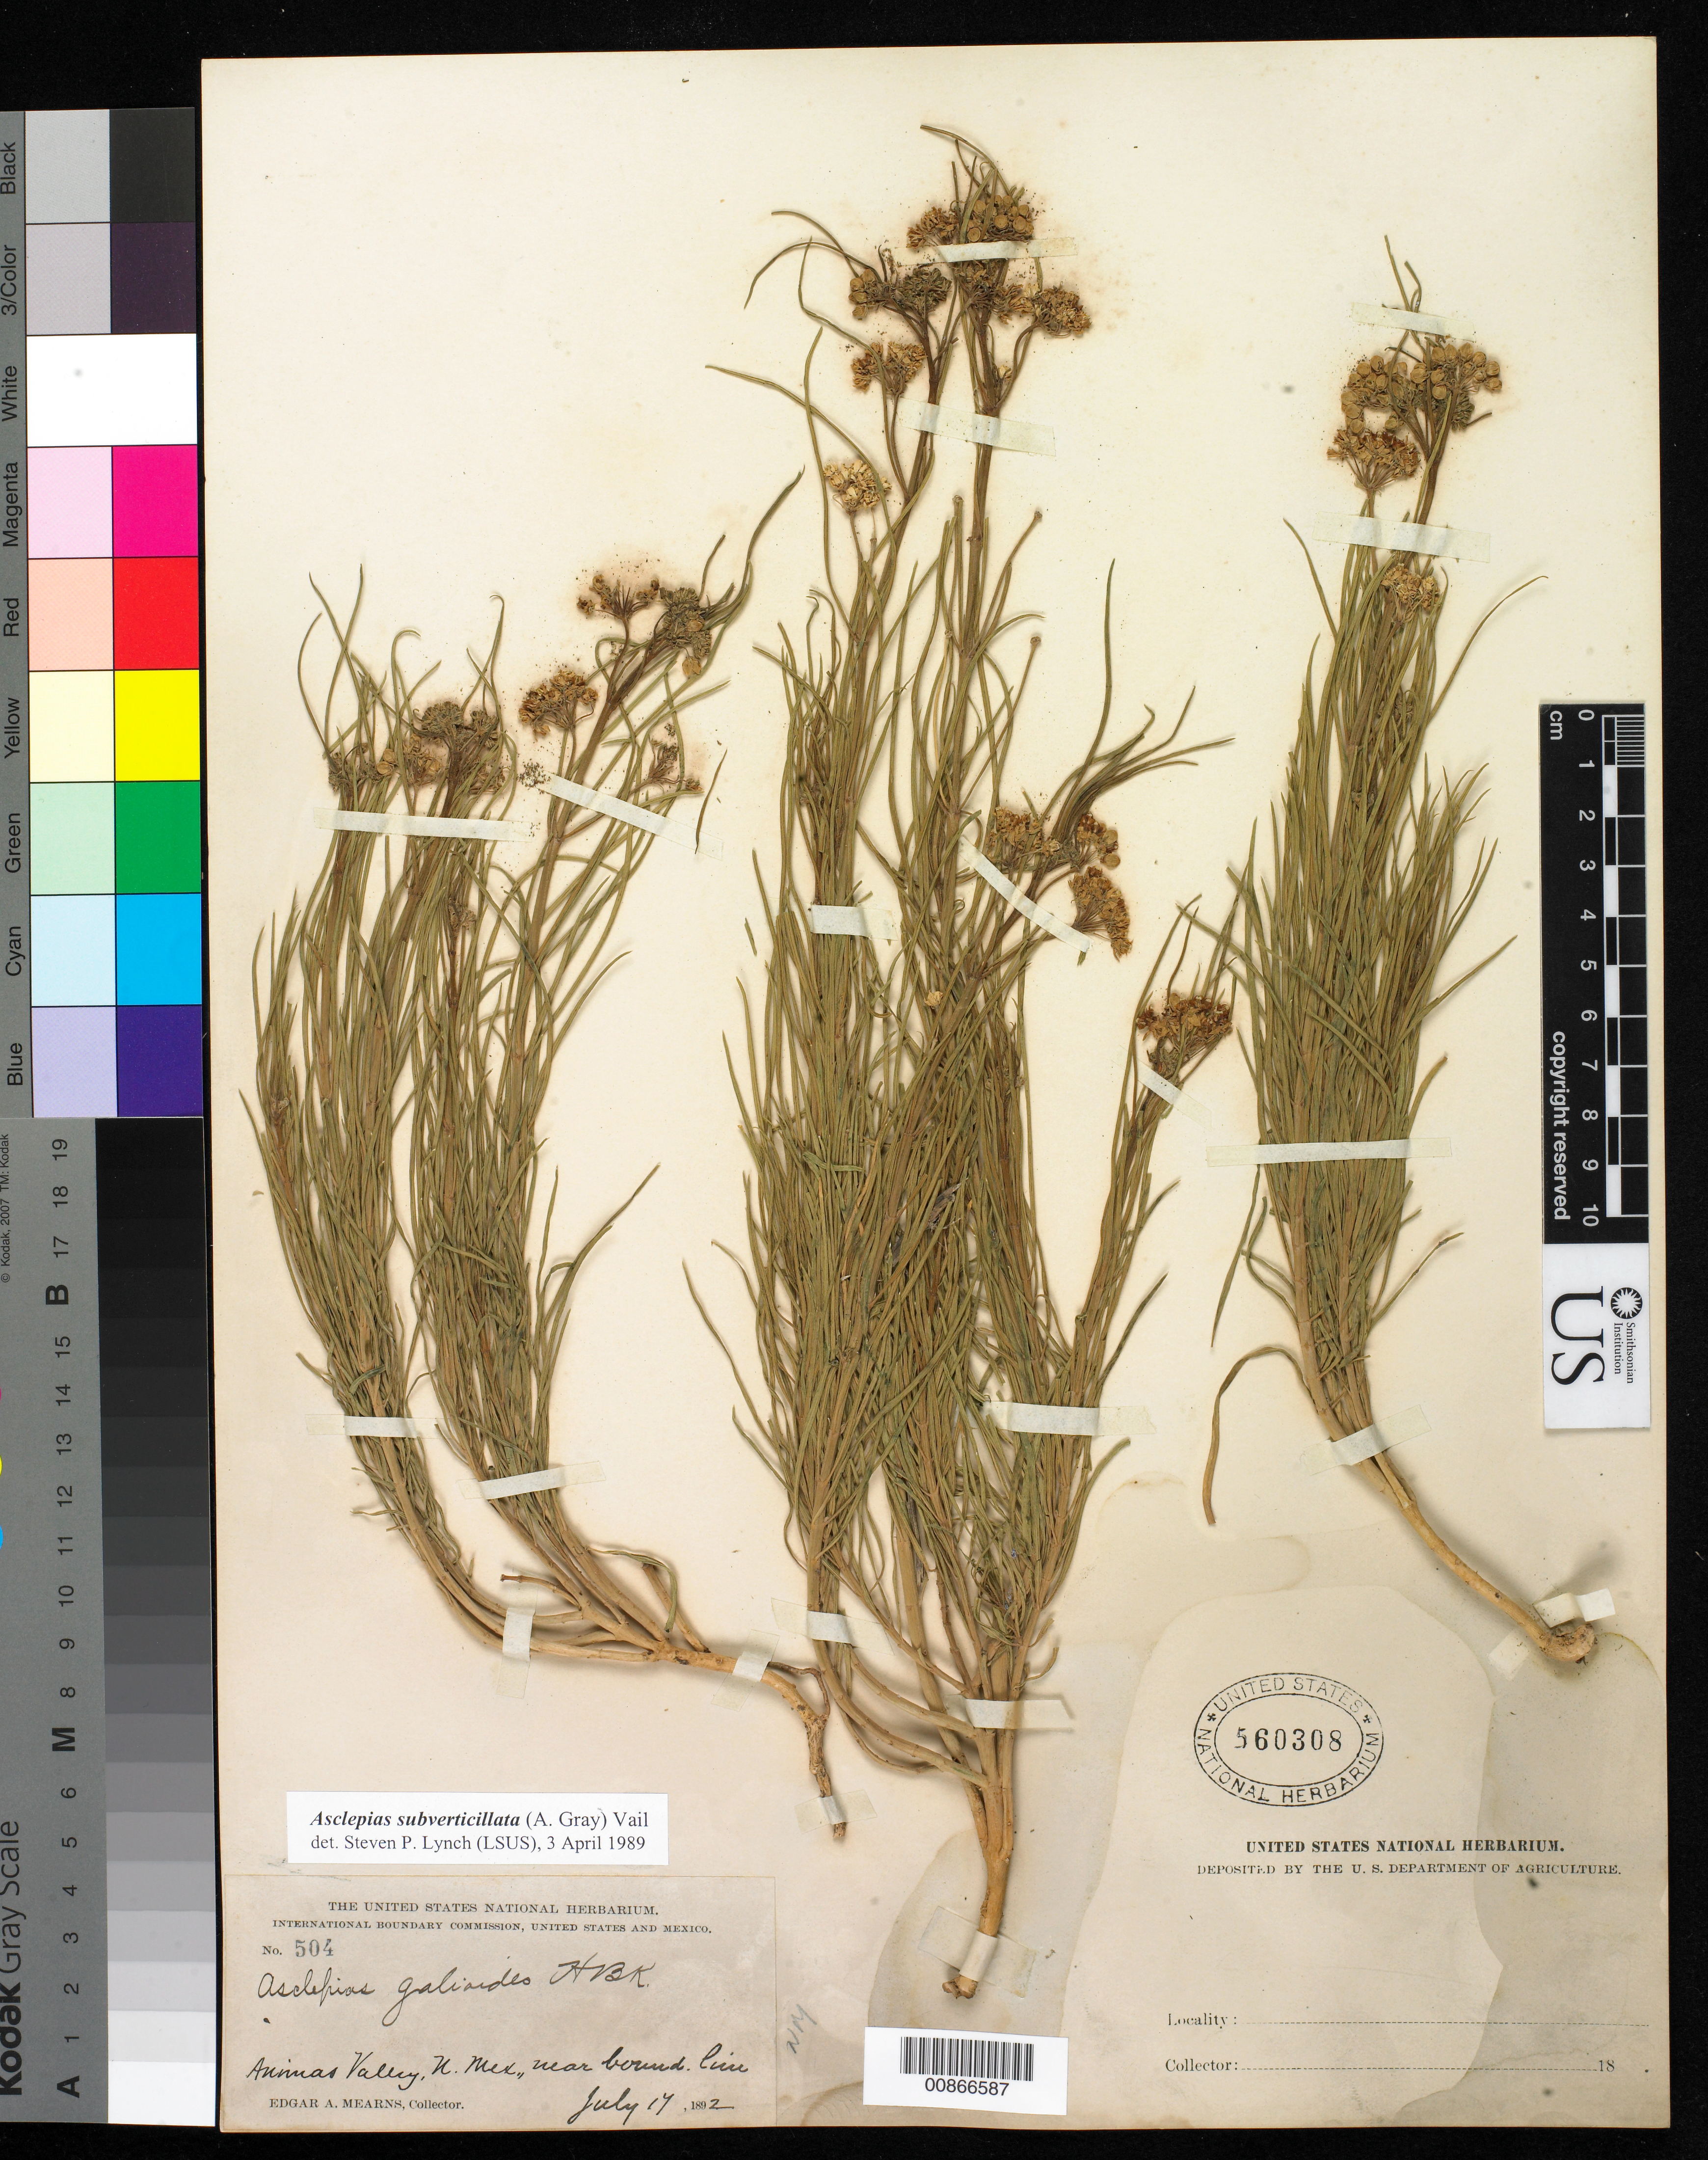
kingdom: Plantae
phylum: Tracheophyta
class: Magnoliopsida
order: Gentianales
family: Apocynaceae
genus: Asclepias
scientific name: Asclepias subverticillata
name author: (A. Gray) Vail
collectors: E. A. Mearns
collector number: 504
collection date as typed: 17 Jul 1892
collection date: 1892-07-17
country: United States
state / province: New Mexico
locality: Animas Valley, New Mexico, near boundary line.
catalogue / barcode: US 560308